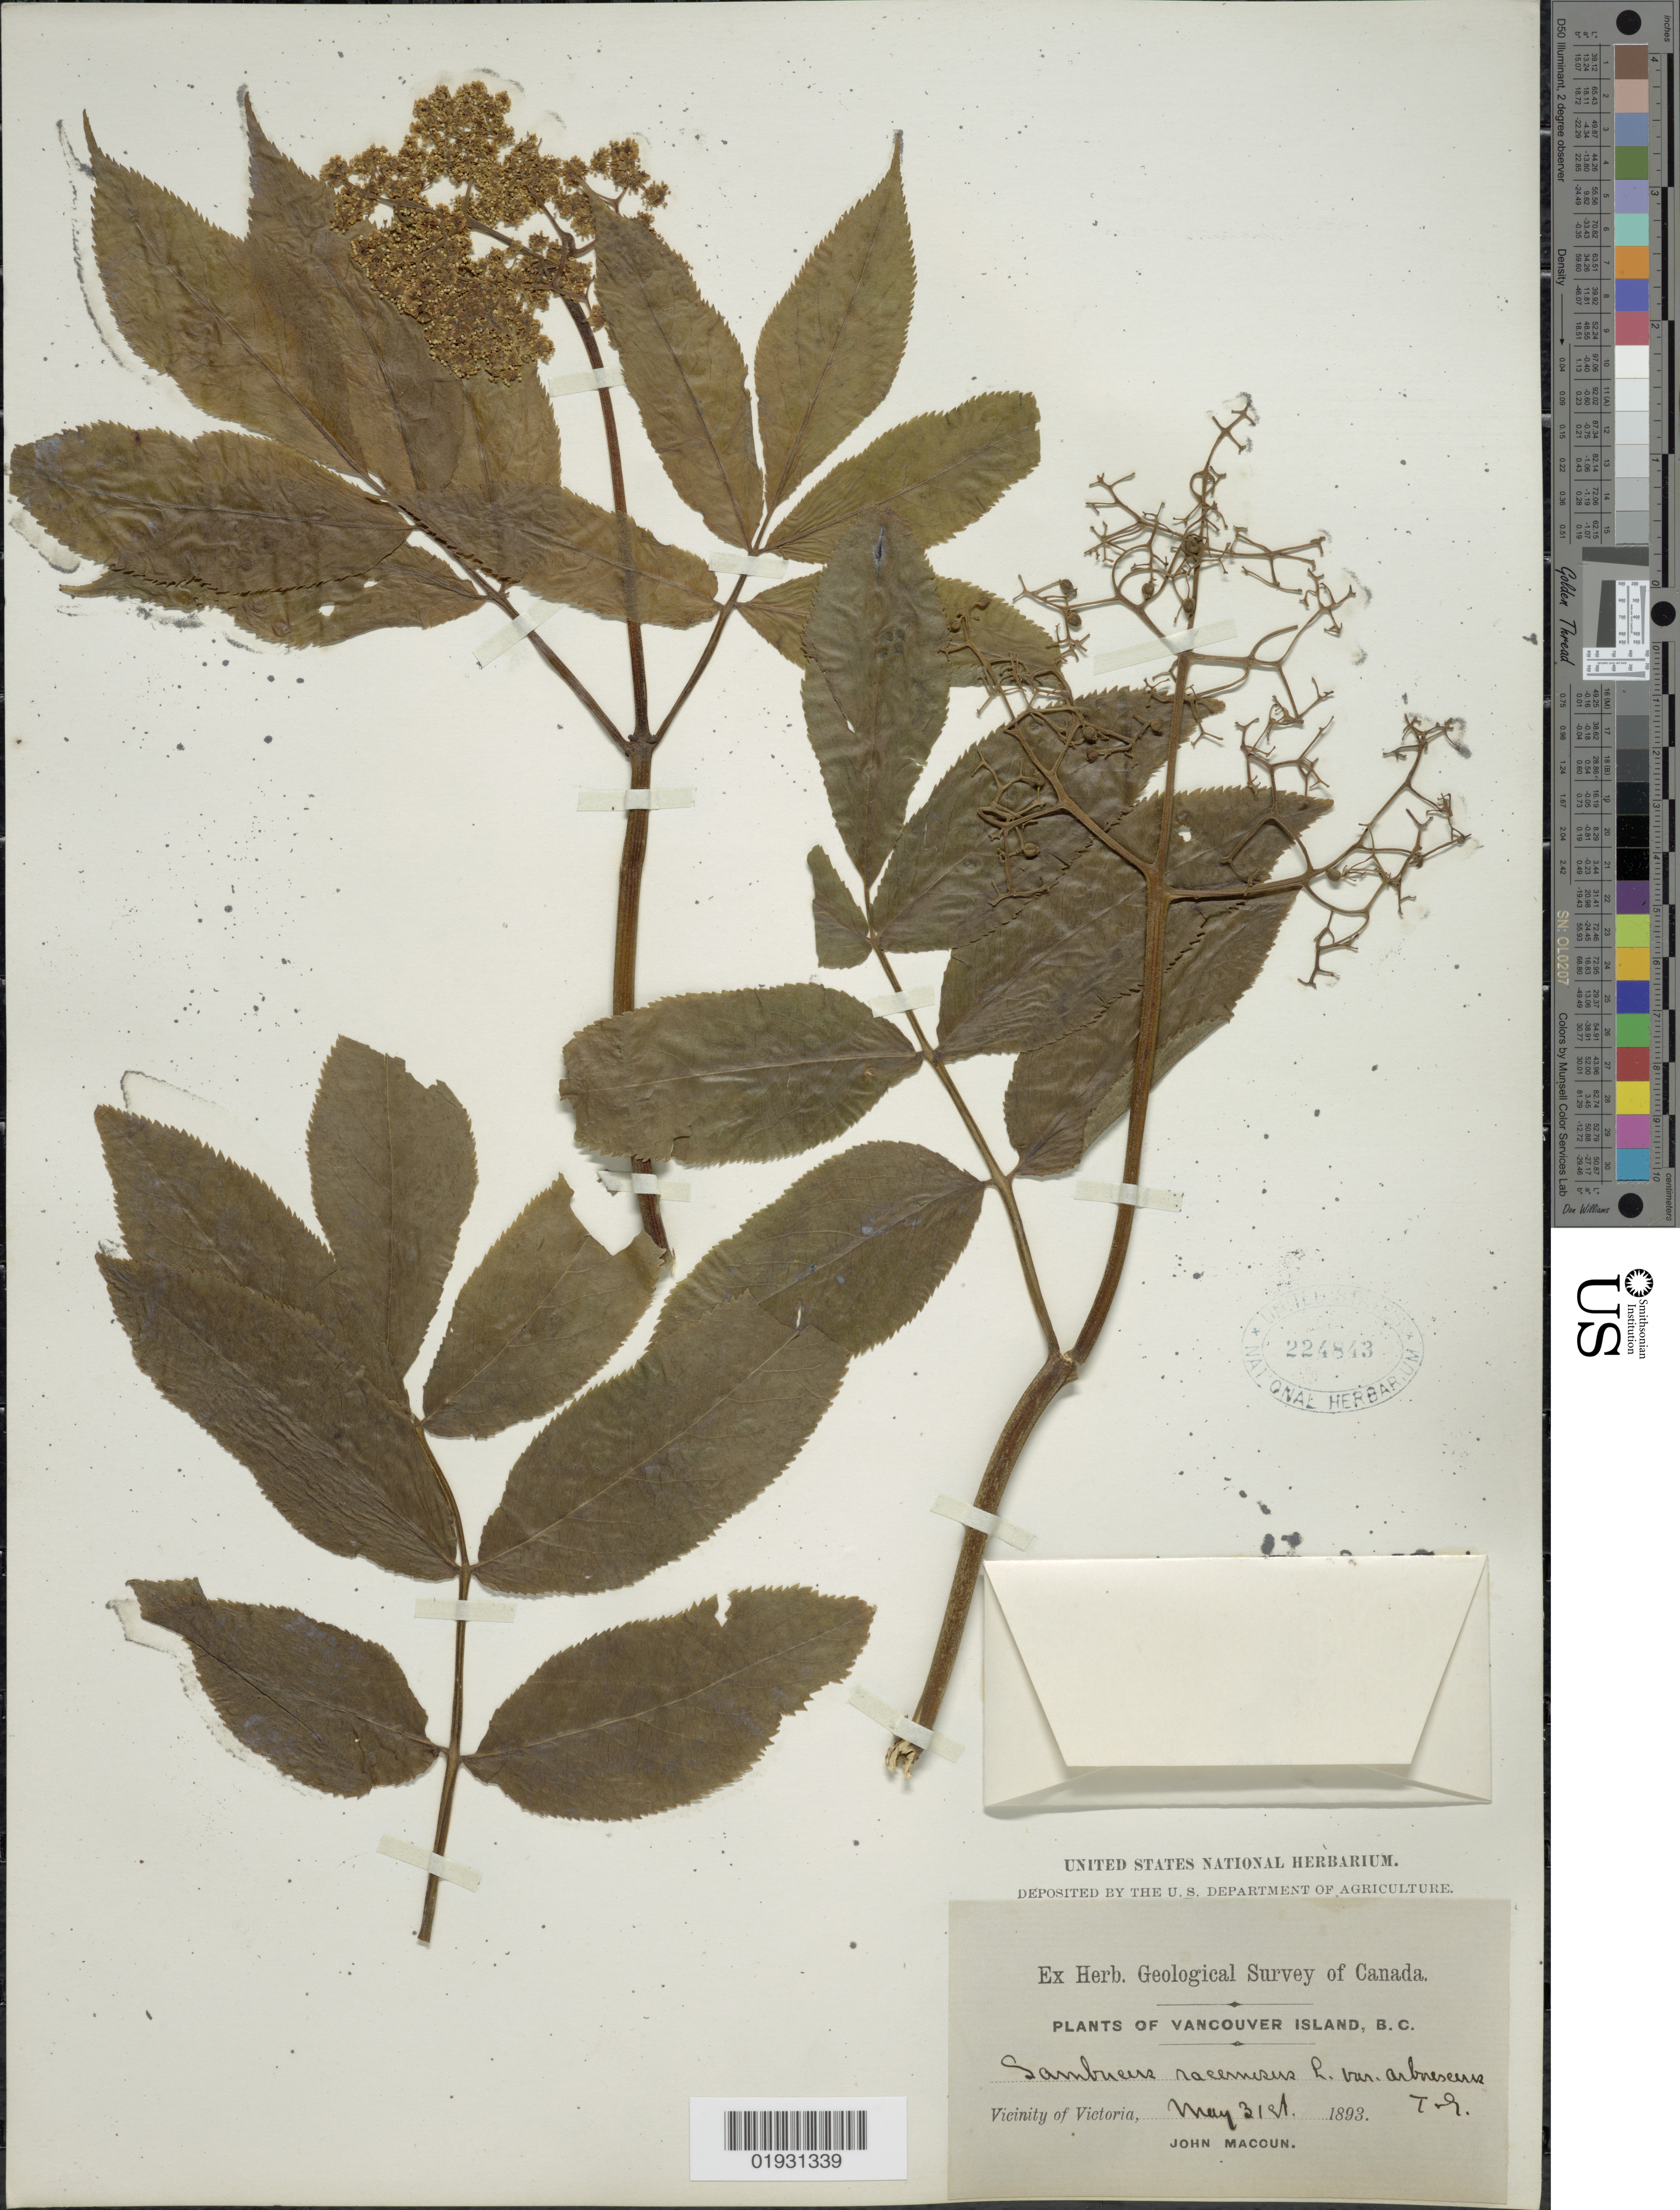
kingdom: Plantae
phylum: Tracheophyta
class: Magnoliopsida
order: Dipsacales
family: Viburnaceae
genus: Sambucus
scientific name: Sambucus racemosa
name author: L.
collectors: J. Macoun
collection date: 1893-05-31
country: Canada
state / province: British Columbia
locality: Vancouver Island, B.C., Vicinity of Victoria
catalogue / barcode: US 224843